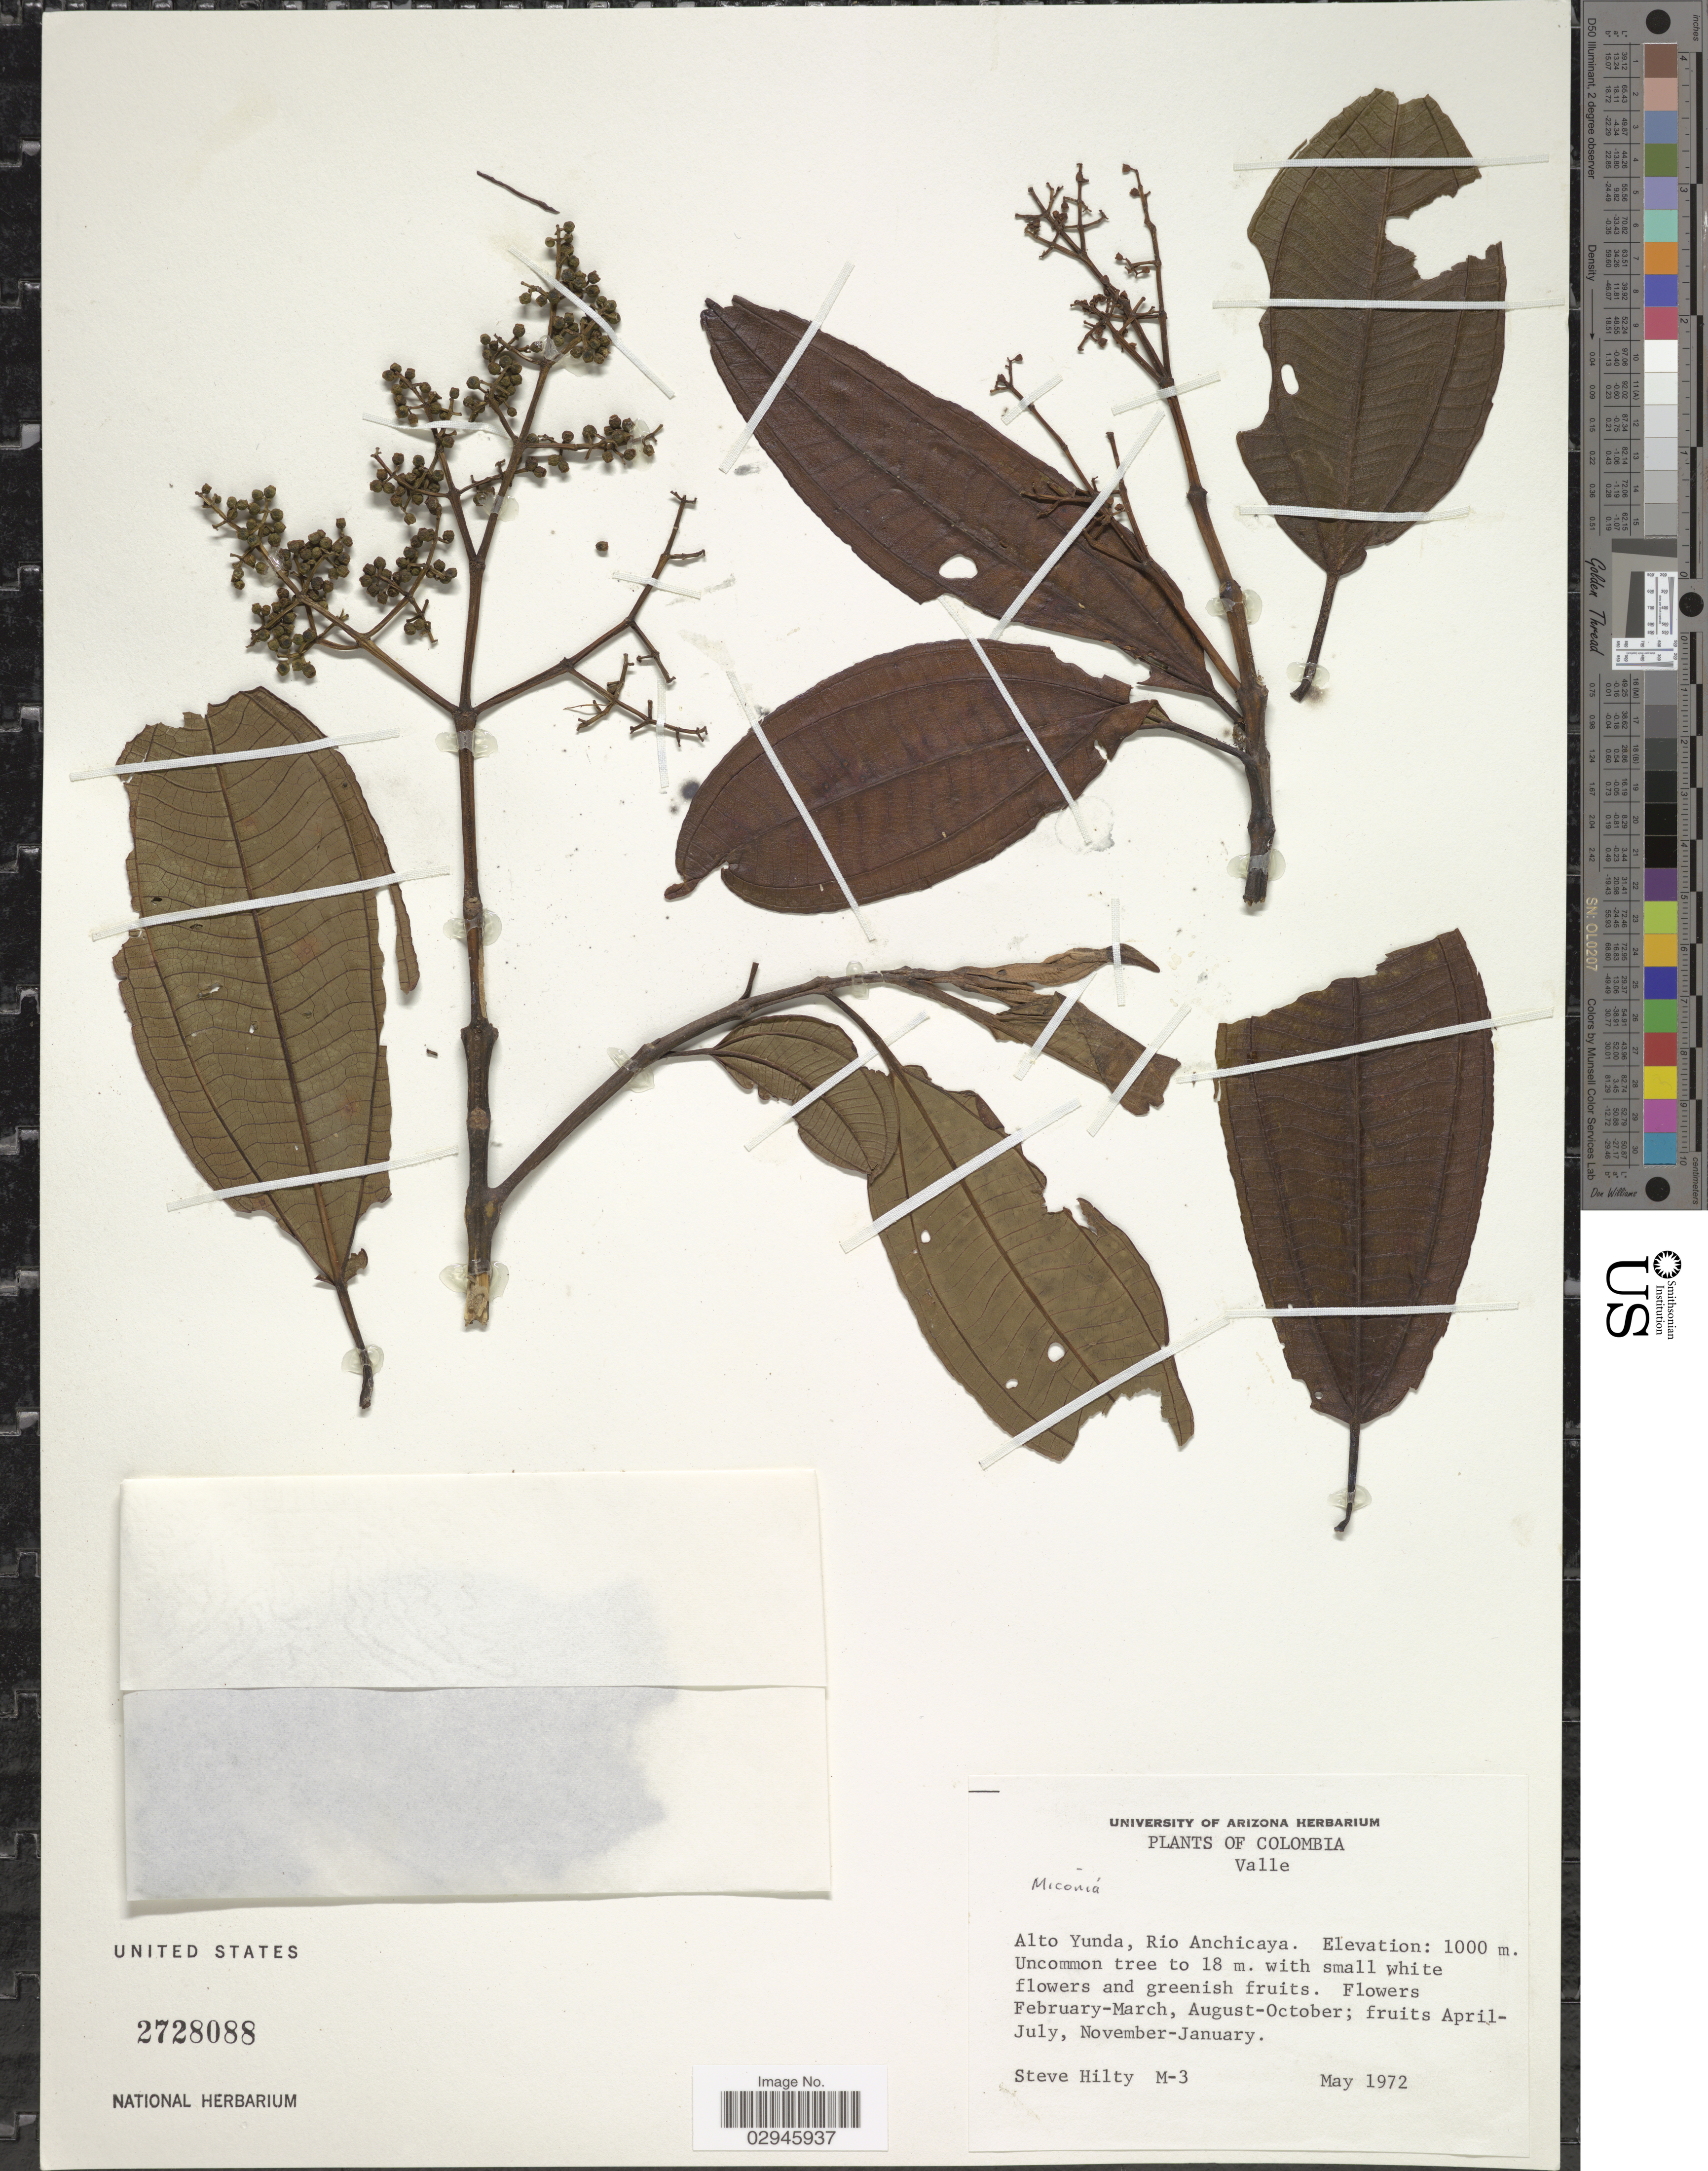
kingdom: Plantae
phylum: Tracheophyta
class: Magnoliopsida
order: Myrtales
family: Melastomataceae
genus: Miconia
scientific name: Miconia sp.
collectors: S. Hilty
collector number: M-3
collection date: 1972-05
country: Colombia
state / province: Valle del Cauca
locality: Valle. Alto Yunda, Rio Anchicaya.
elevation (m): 1000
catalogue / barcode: US 2728088